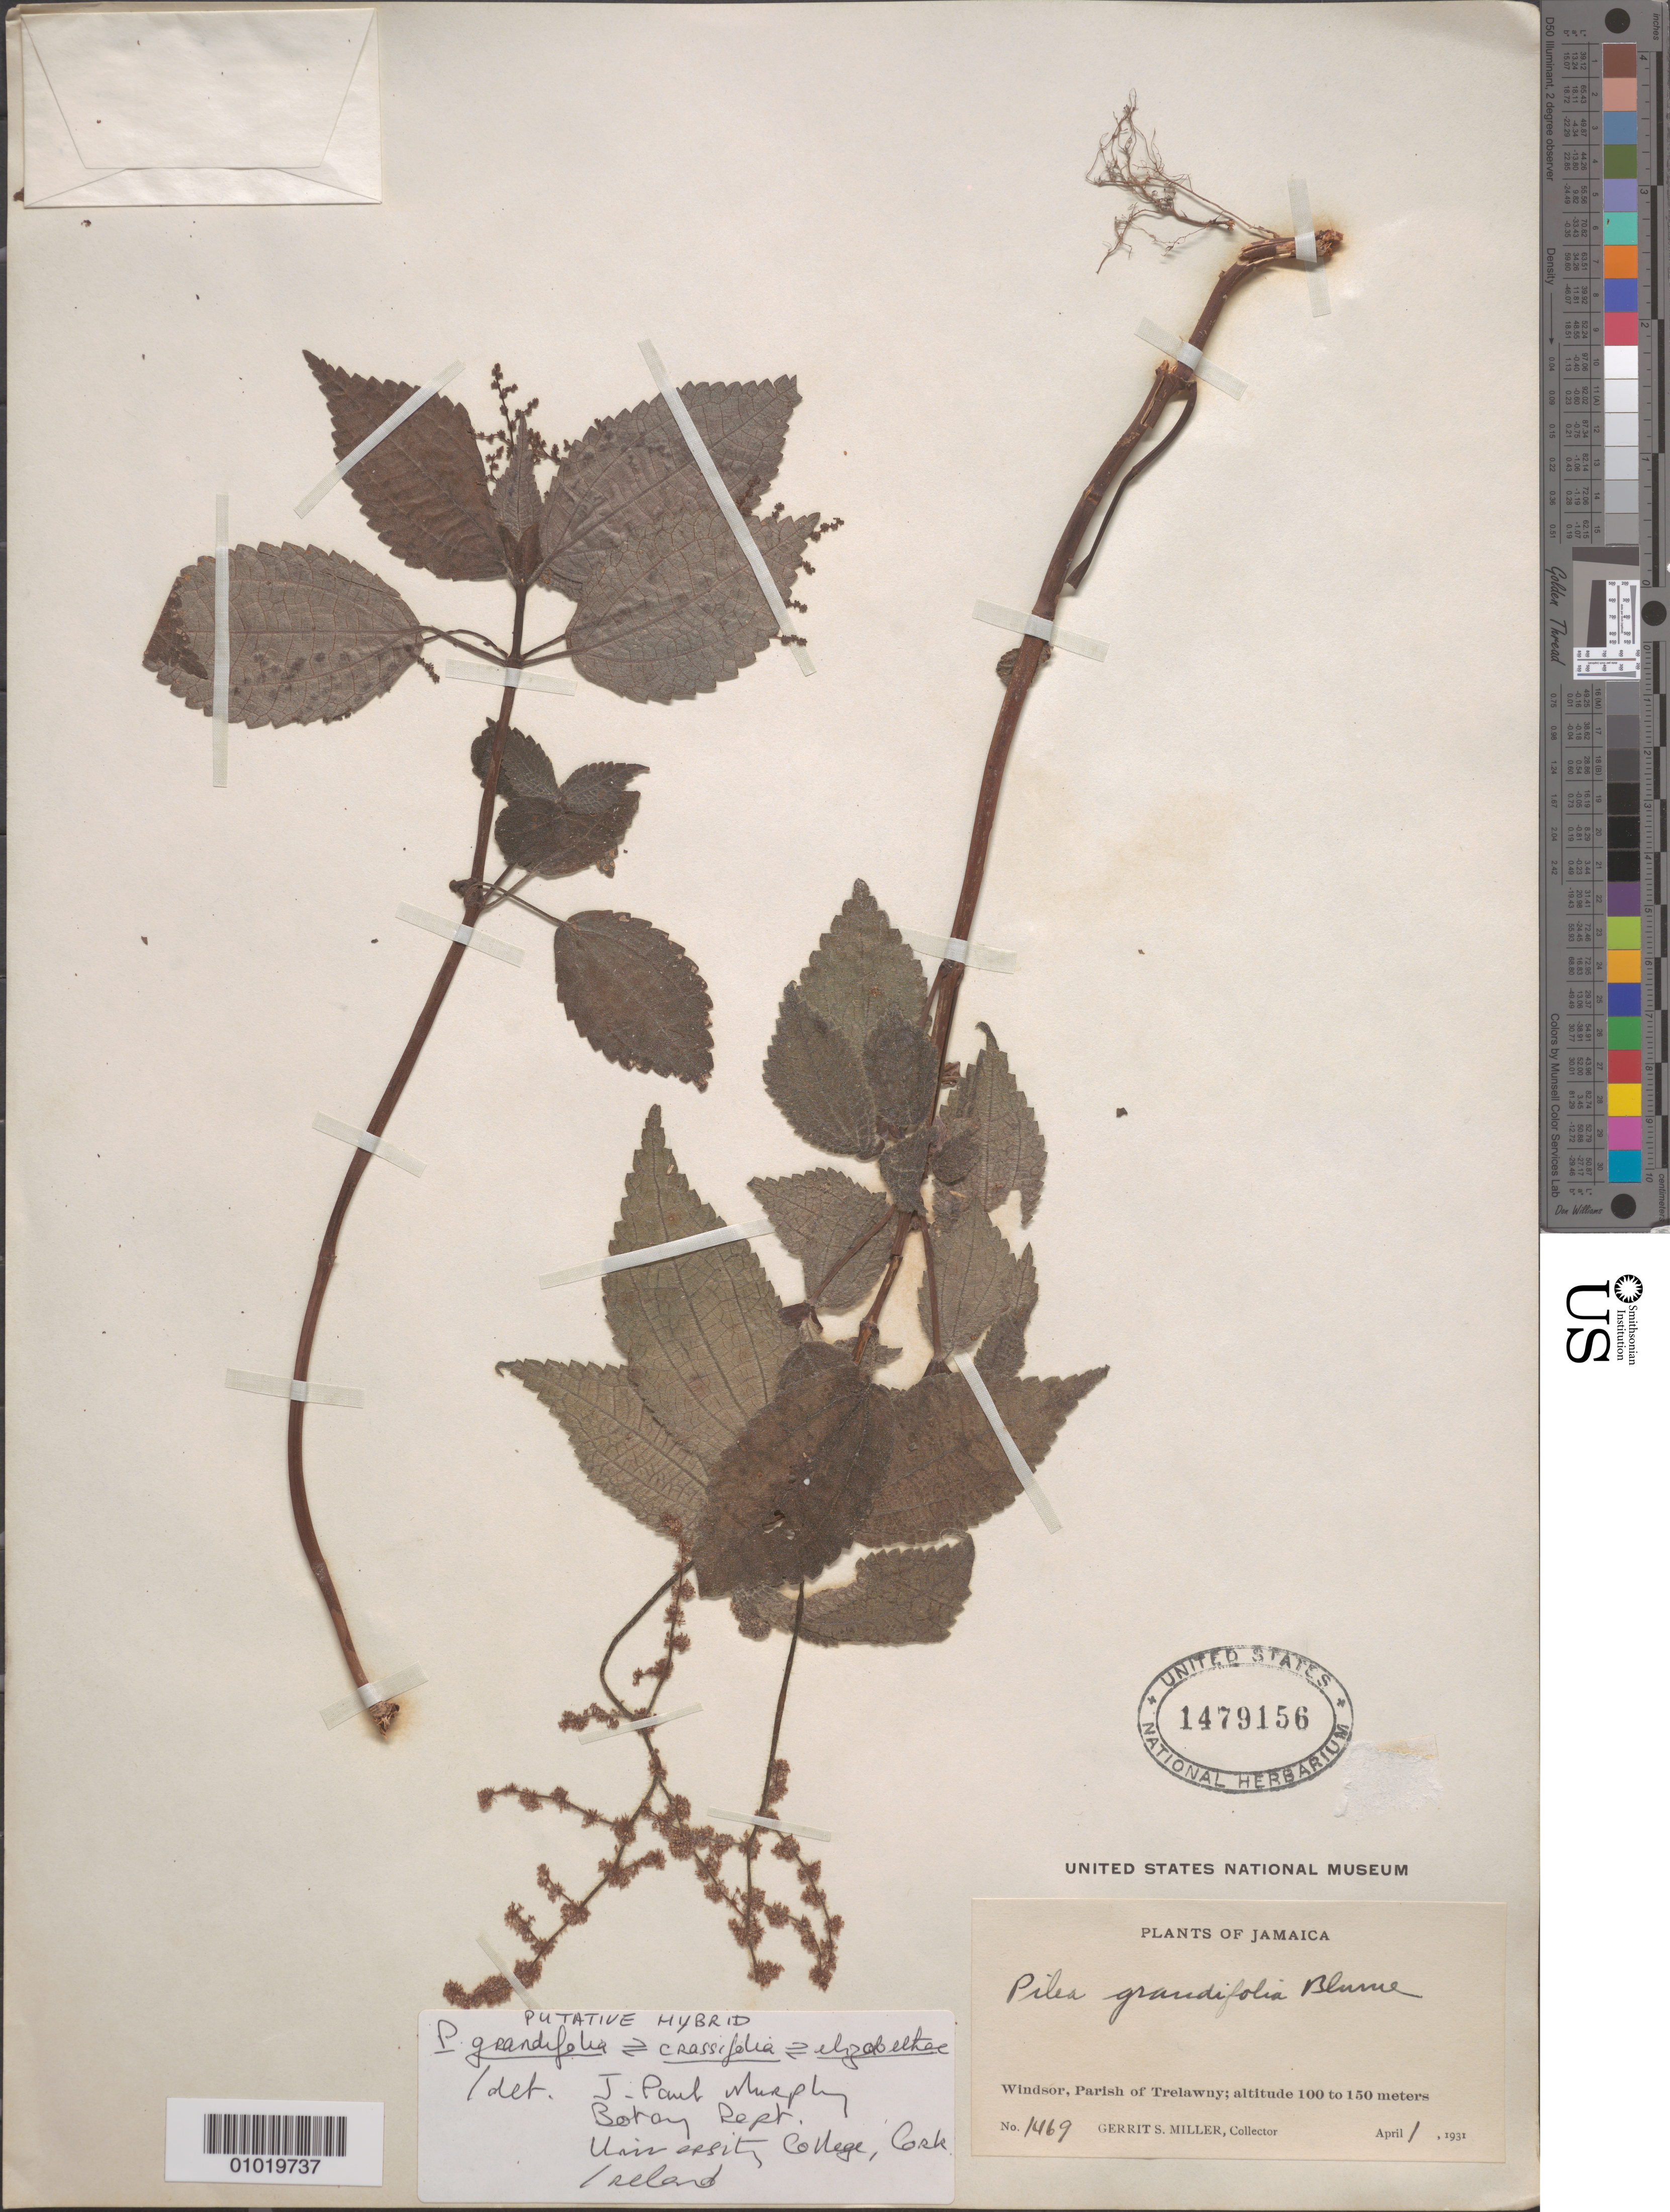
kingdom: Plantae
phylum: Tracheophyta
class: Magnoliopsida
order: Rosales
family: Urticaceae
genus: Pilea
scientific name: Pilea grandifolia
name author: (L.) Blume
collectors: G. S. Miller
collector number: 1469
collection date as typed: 01 Apr 1931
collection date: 1931-04-01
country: Jamaica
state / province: Trelawny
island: Jamaica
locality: Windsor, Parish of Trelawny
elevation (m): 100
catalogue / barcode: US 1479156